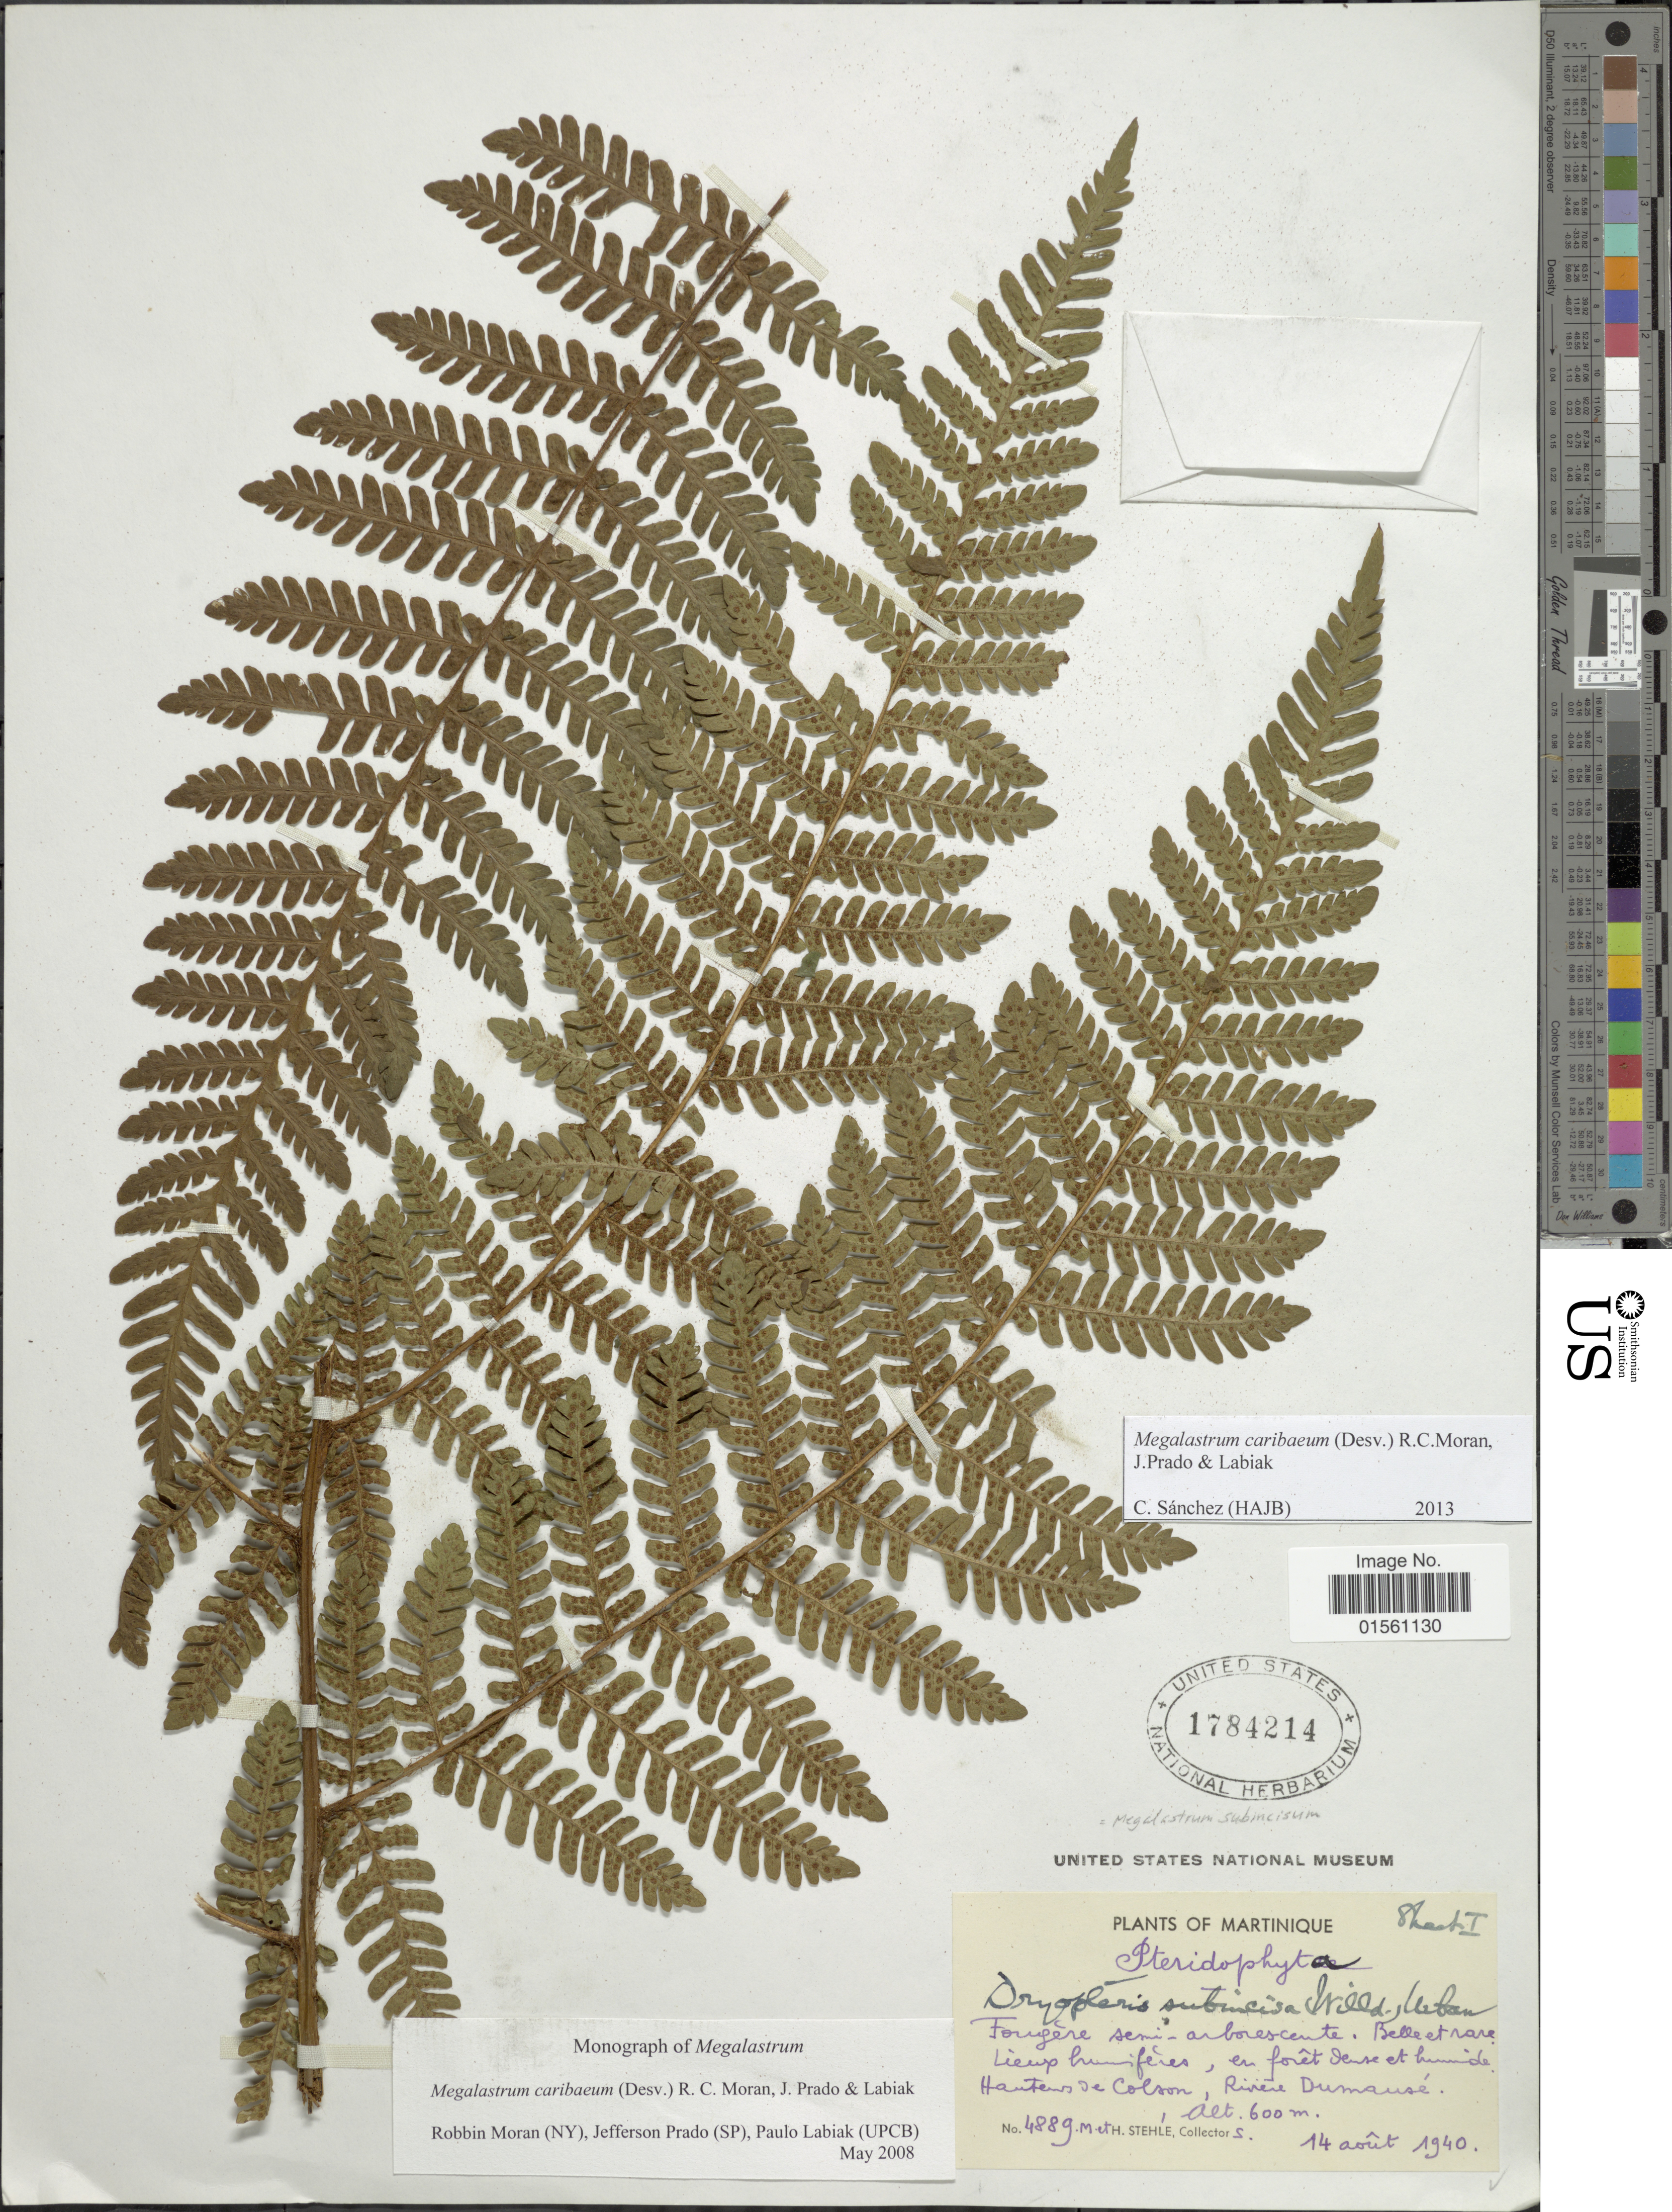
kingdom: Plantae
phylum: Tracheophyta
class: Polypodiopsida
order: Polypodiales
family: Dryopteridaceae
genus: Megalastrum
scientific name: Megalastrum caribaeum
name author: (Desv.) R.C. Moran et al.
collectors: M. Stehlé & H. Stehlé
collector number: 4889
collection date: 1940-08-14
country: Martinique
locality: Martinique, Forujere semi-arborecente, Belle et rare Lierp humeferes, en foret Sense et humide Hauntens se Colson, Riviere Dumause.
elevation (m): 600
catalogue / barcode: US 1784214